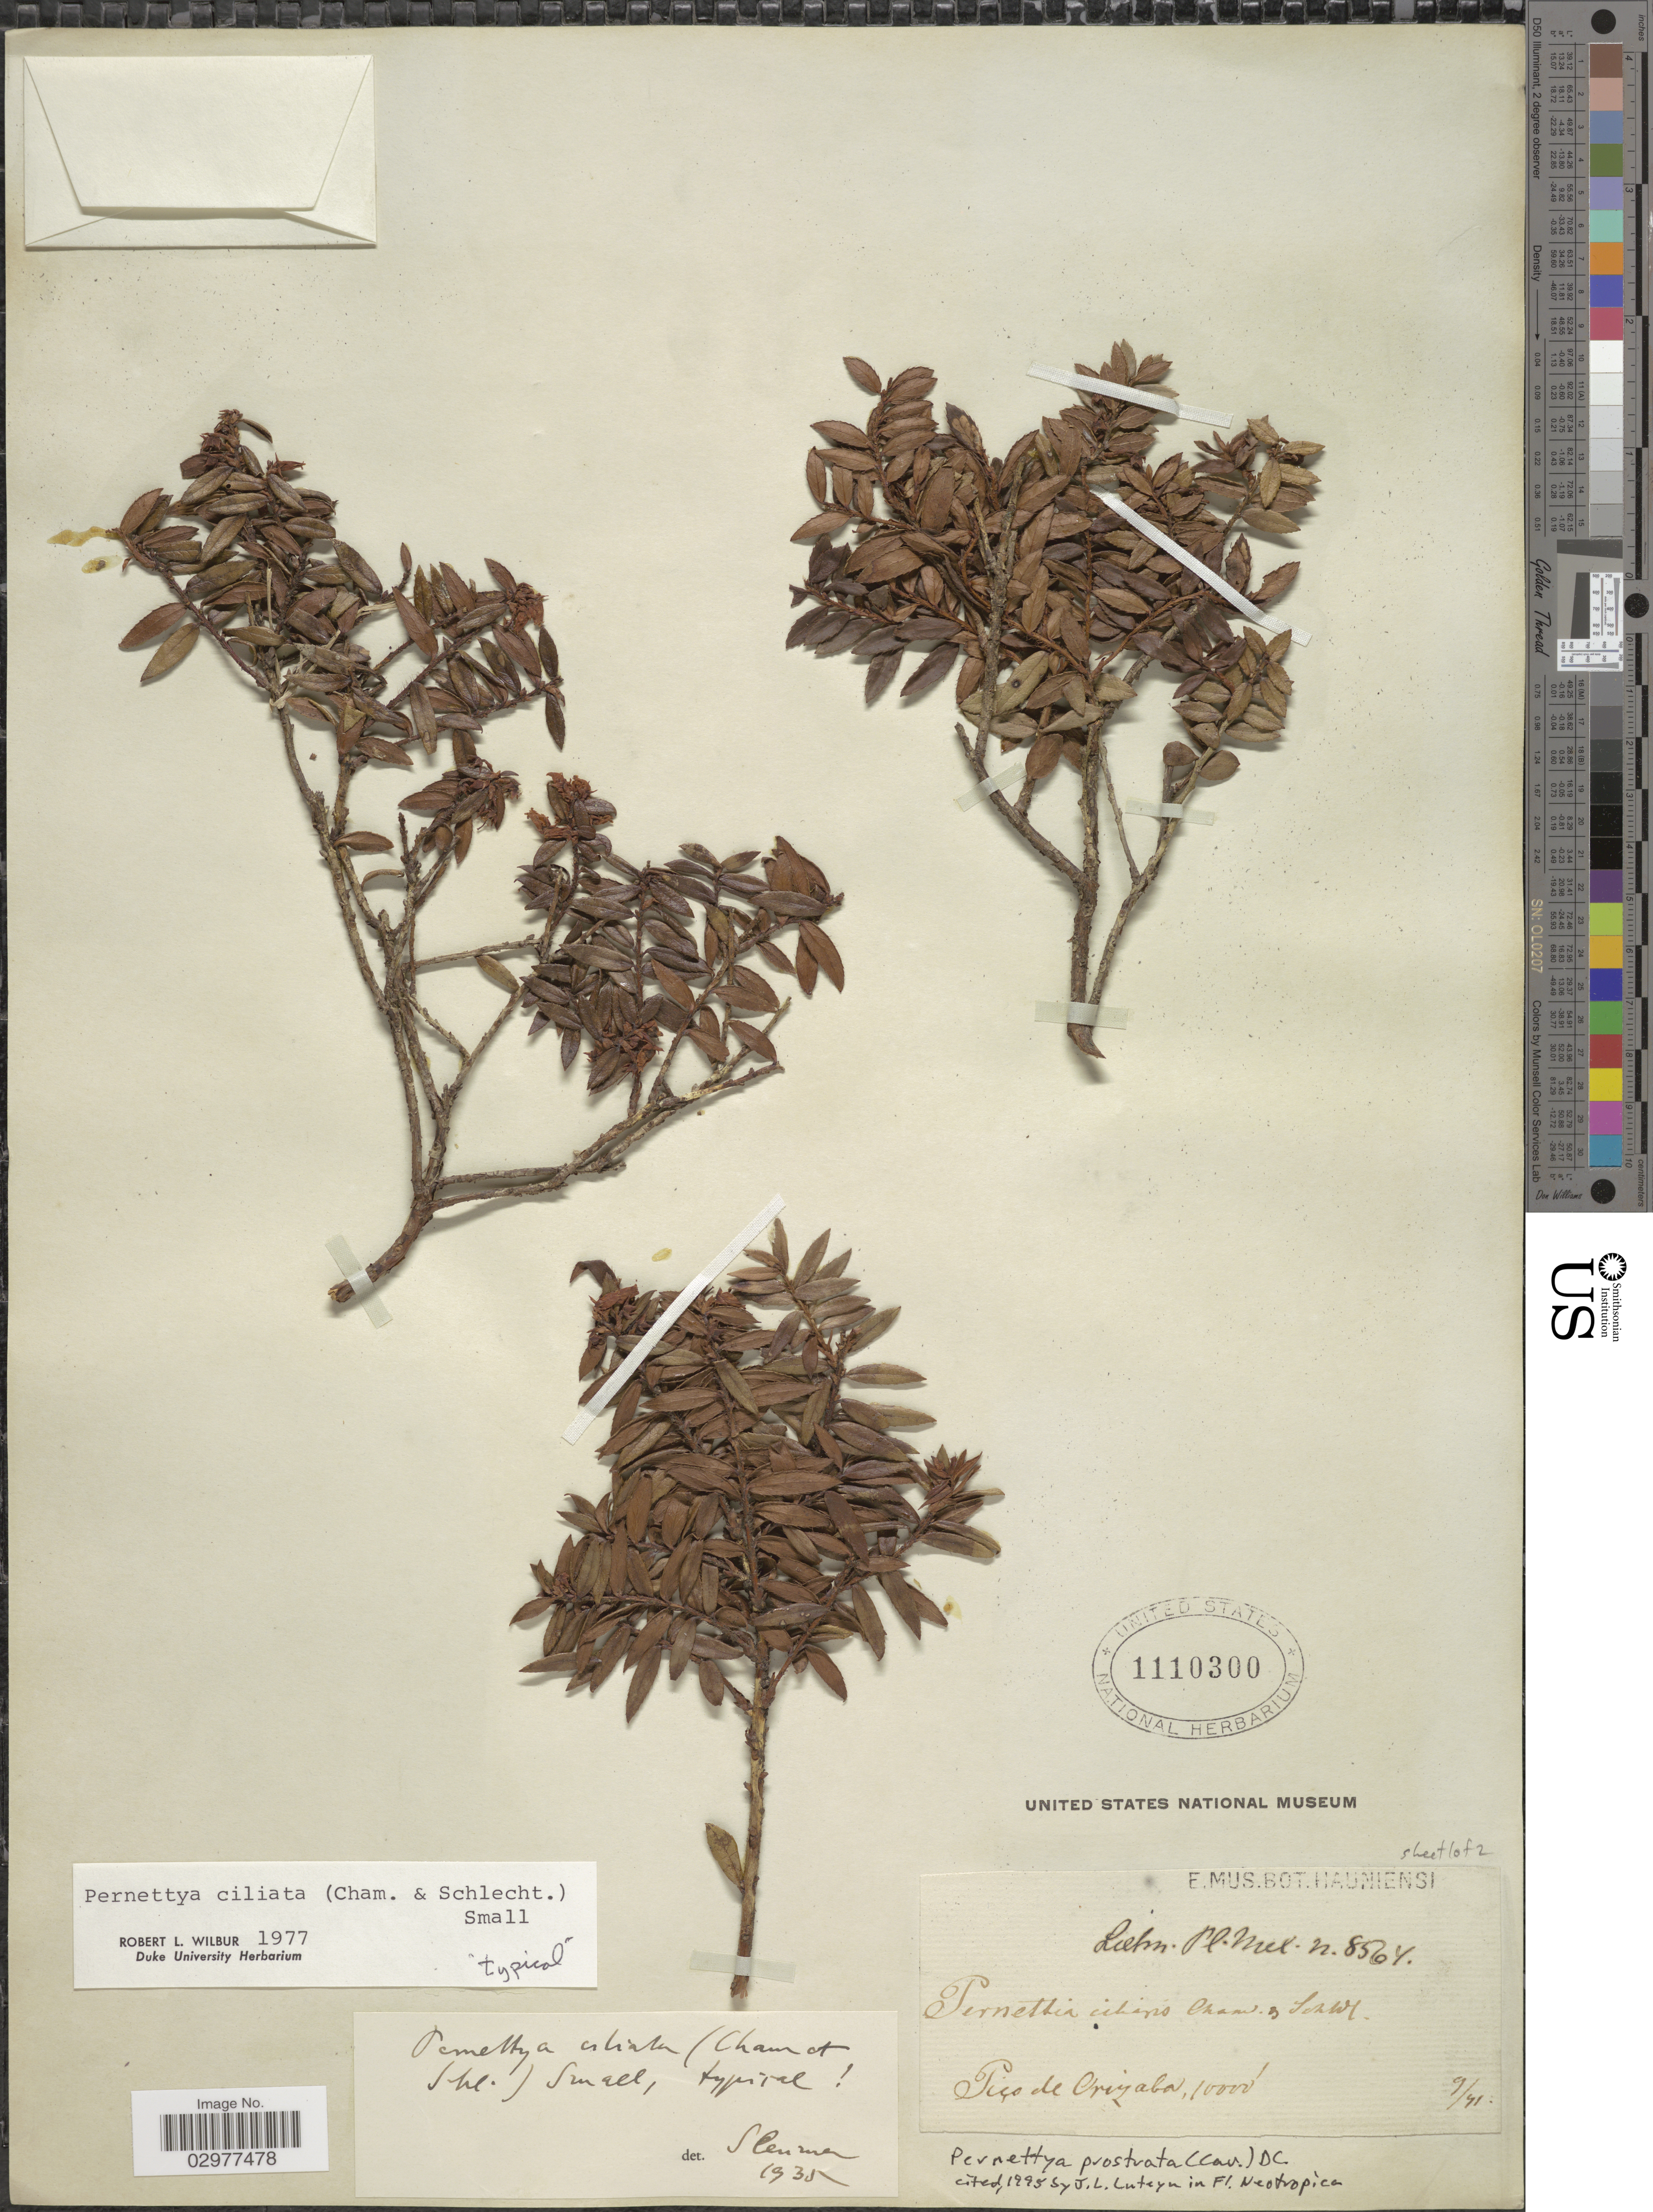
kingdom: Plantae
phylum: Tracheophyta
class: Magnoliopsida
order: Ericales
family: Ericaceae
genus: Pernettya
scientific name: Pernettya prostrata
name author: (Cav.) DC.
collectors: Liebmann, --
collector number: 8564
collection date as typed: Transcribed d/m/y: /9/41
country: Mexico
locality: Pico de Orizaba.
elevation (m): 3048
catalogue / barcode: US 1110300